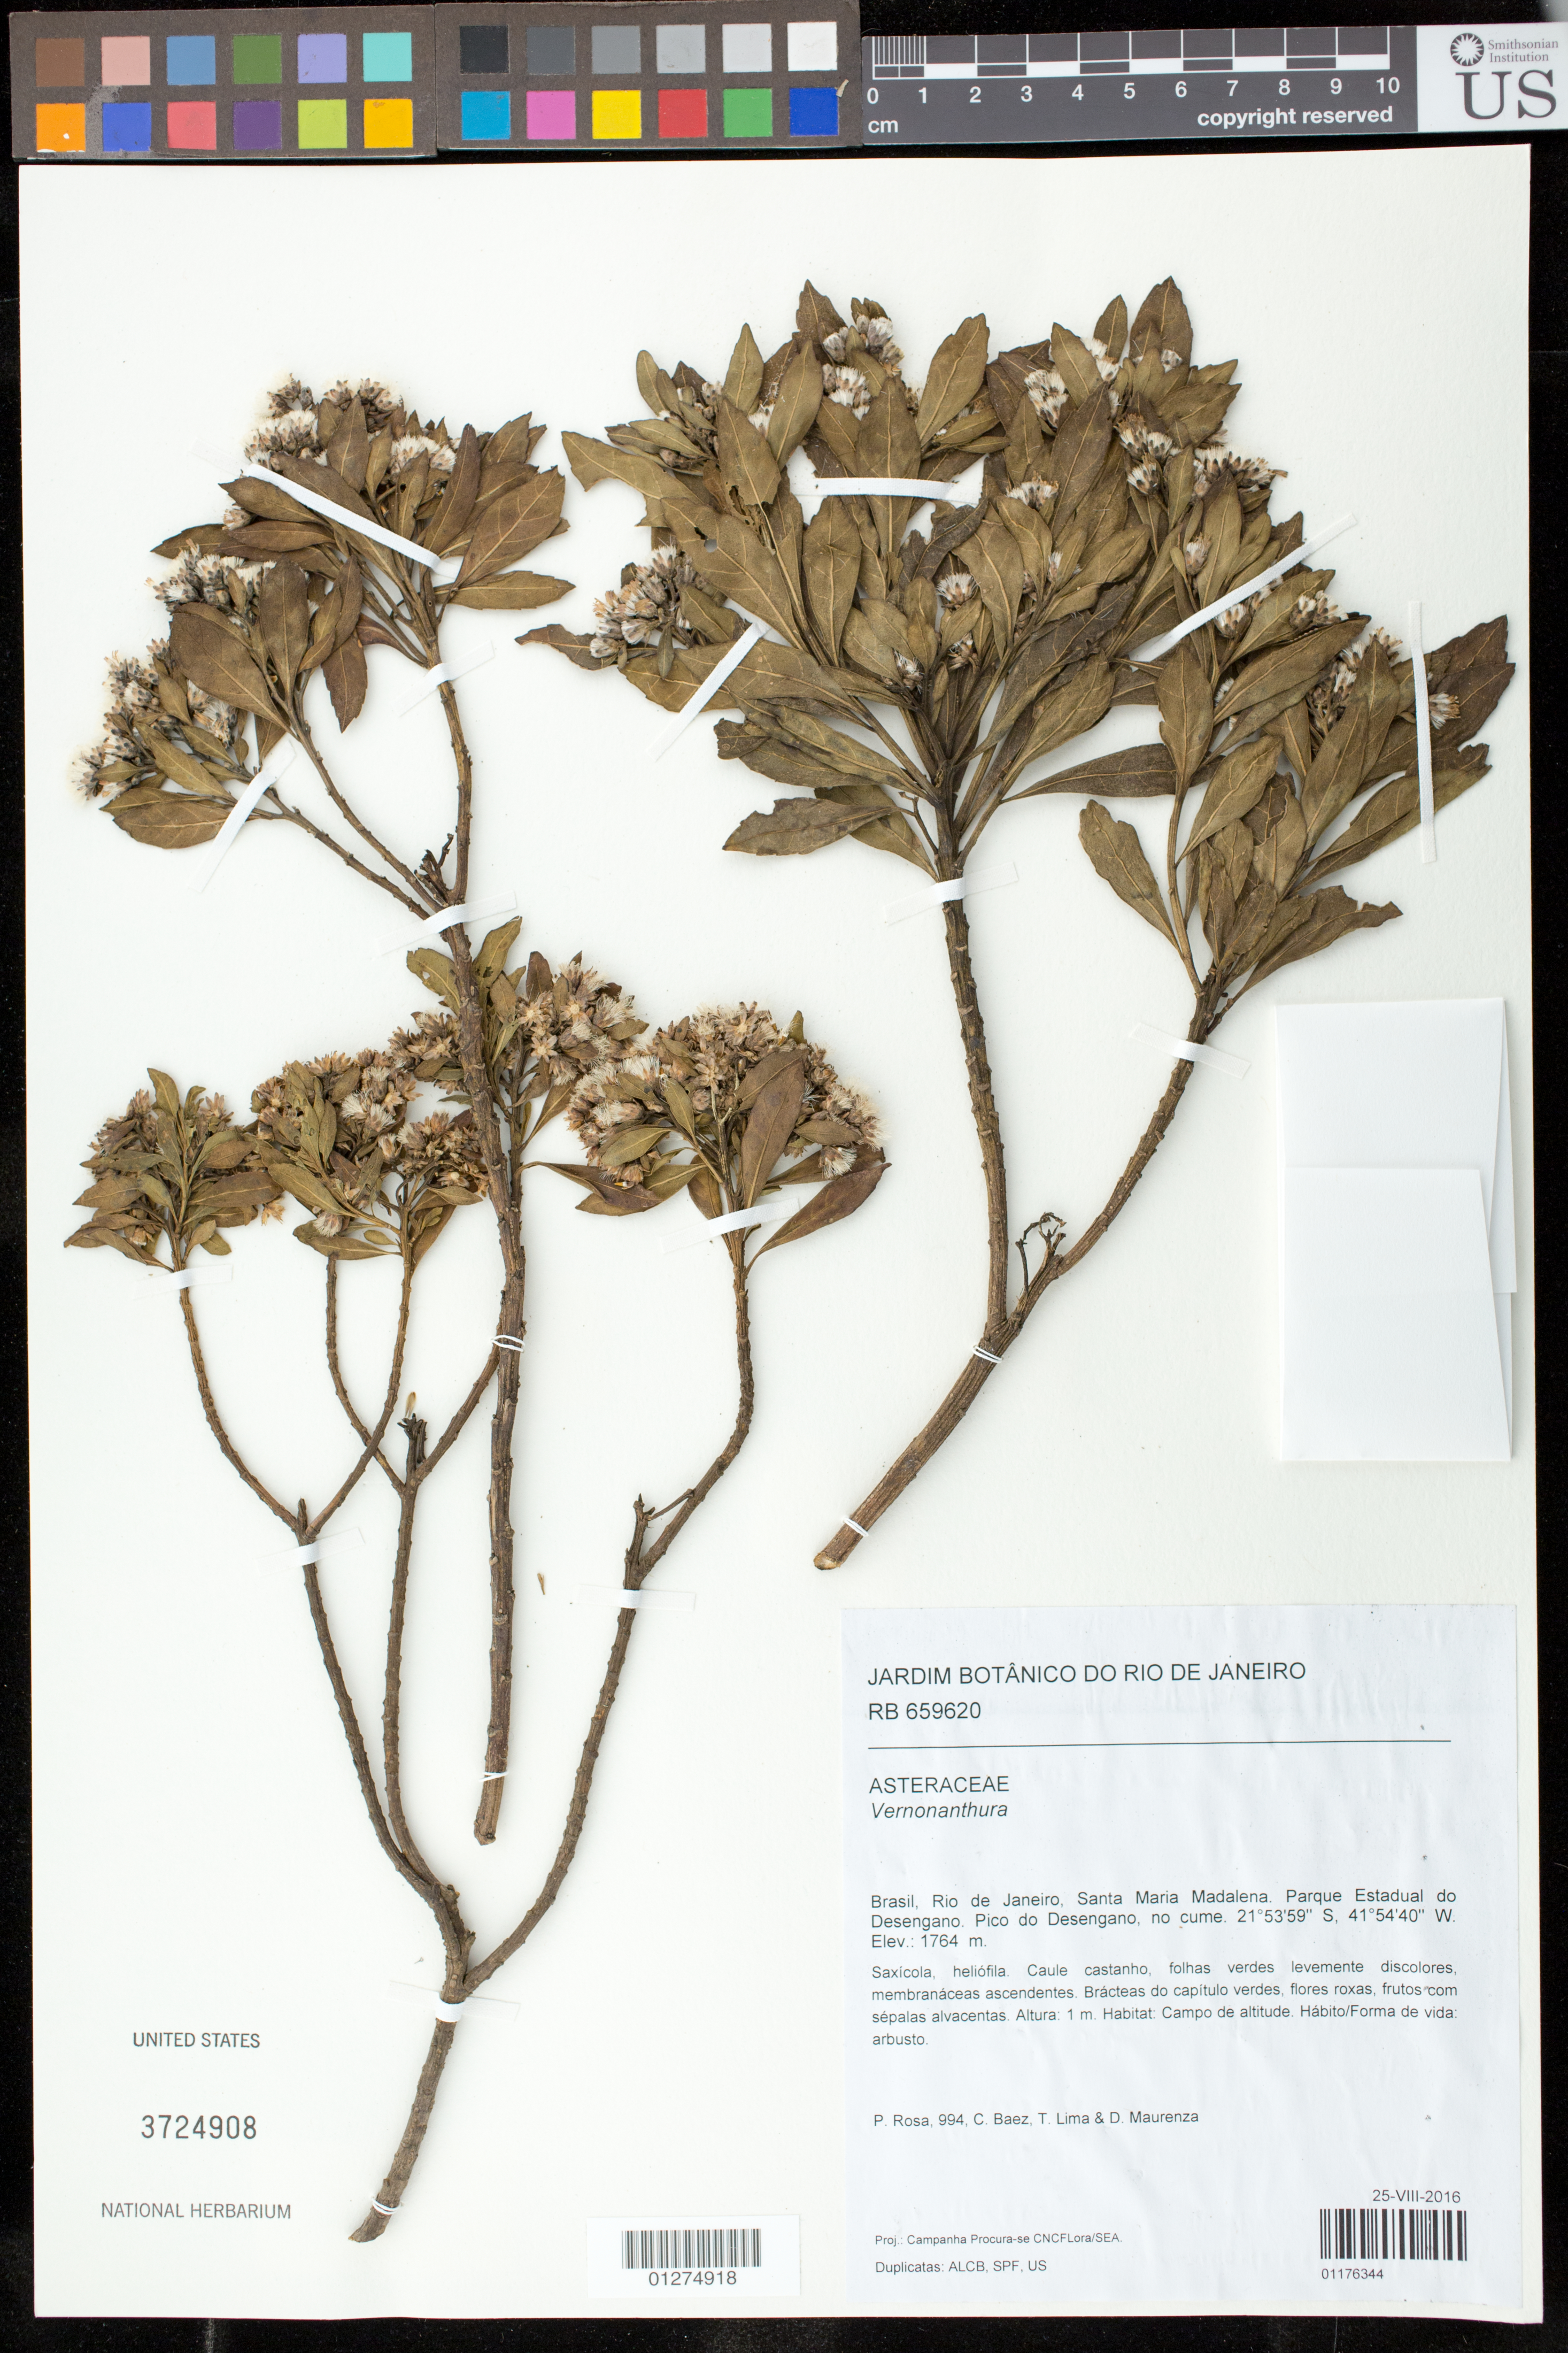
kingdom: Plantae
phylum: Tracheophyta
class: Magnoliopsida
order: Asterales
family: Asteraceae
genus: Lepidaploa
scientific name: Lepidaploa macahensis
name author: (Glaz. ex G.M. Barroso) H. Rob.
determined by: Renon, Polla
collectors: P. Rosa, C. Baez, T. Lima & D. Maurenza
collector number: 994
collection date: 2016-08-25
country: Brazil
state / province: Rio de Janeiro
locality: Santa Maria Madalena. Parque Estadual do Desengano. Pico do Desengano, no cume.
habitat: campo de altitude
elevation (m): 1764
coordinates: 21 53 59 S, 41 54 40 W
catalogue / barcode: US 3724908